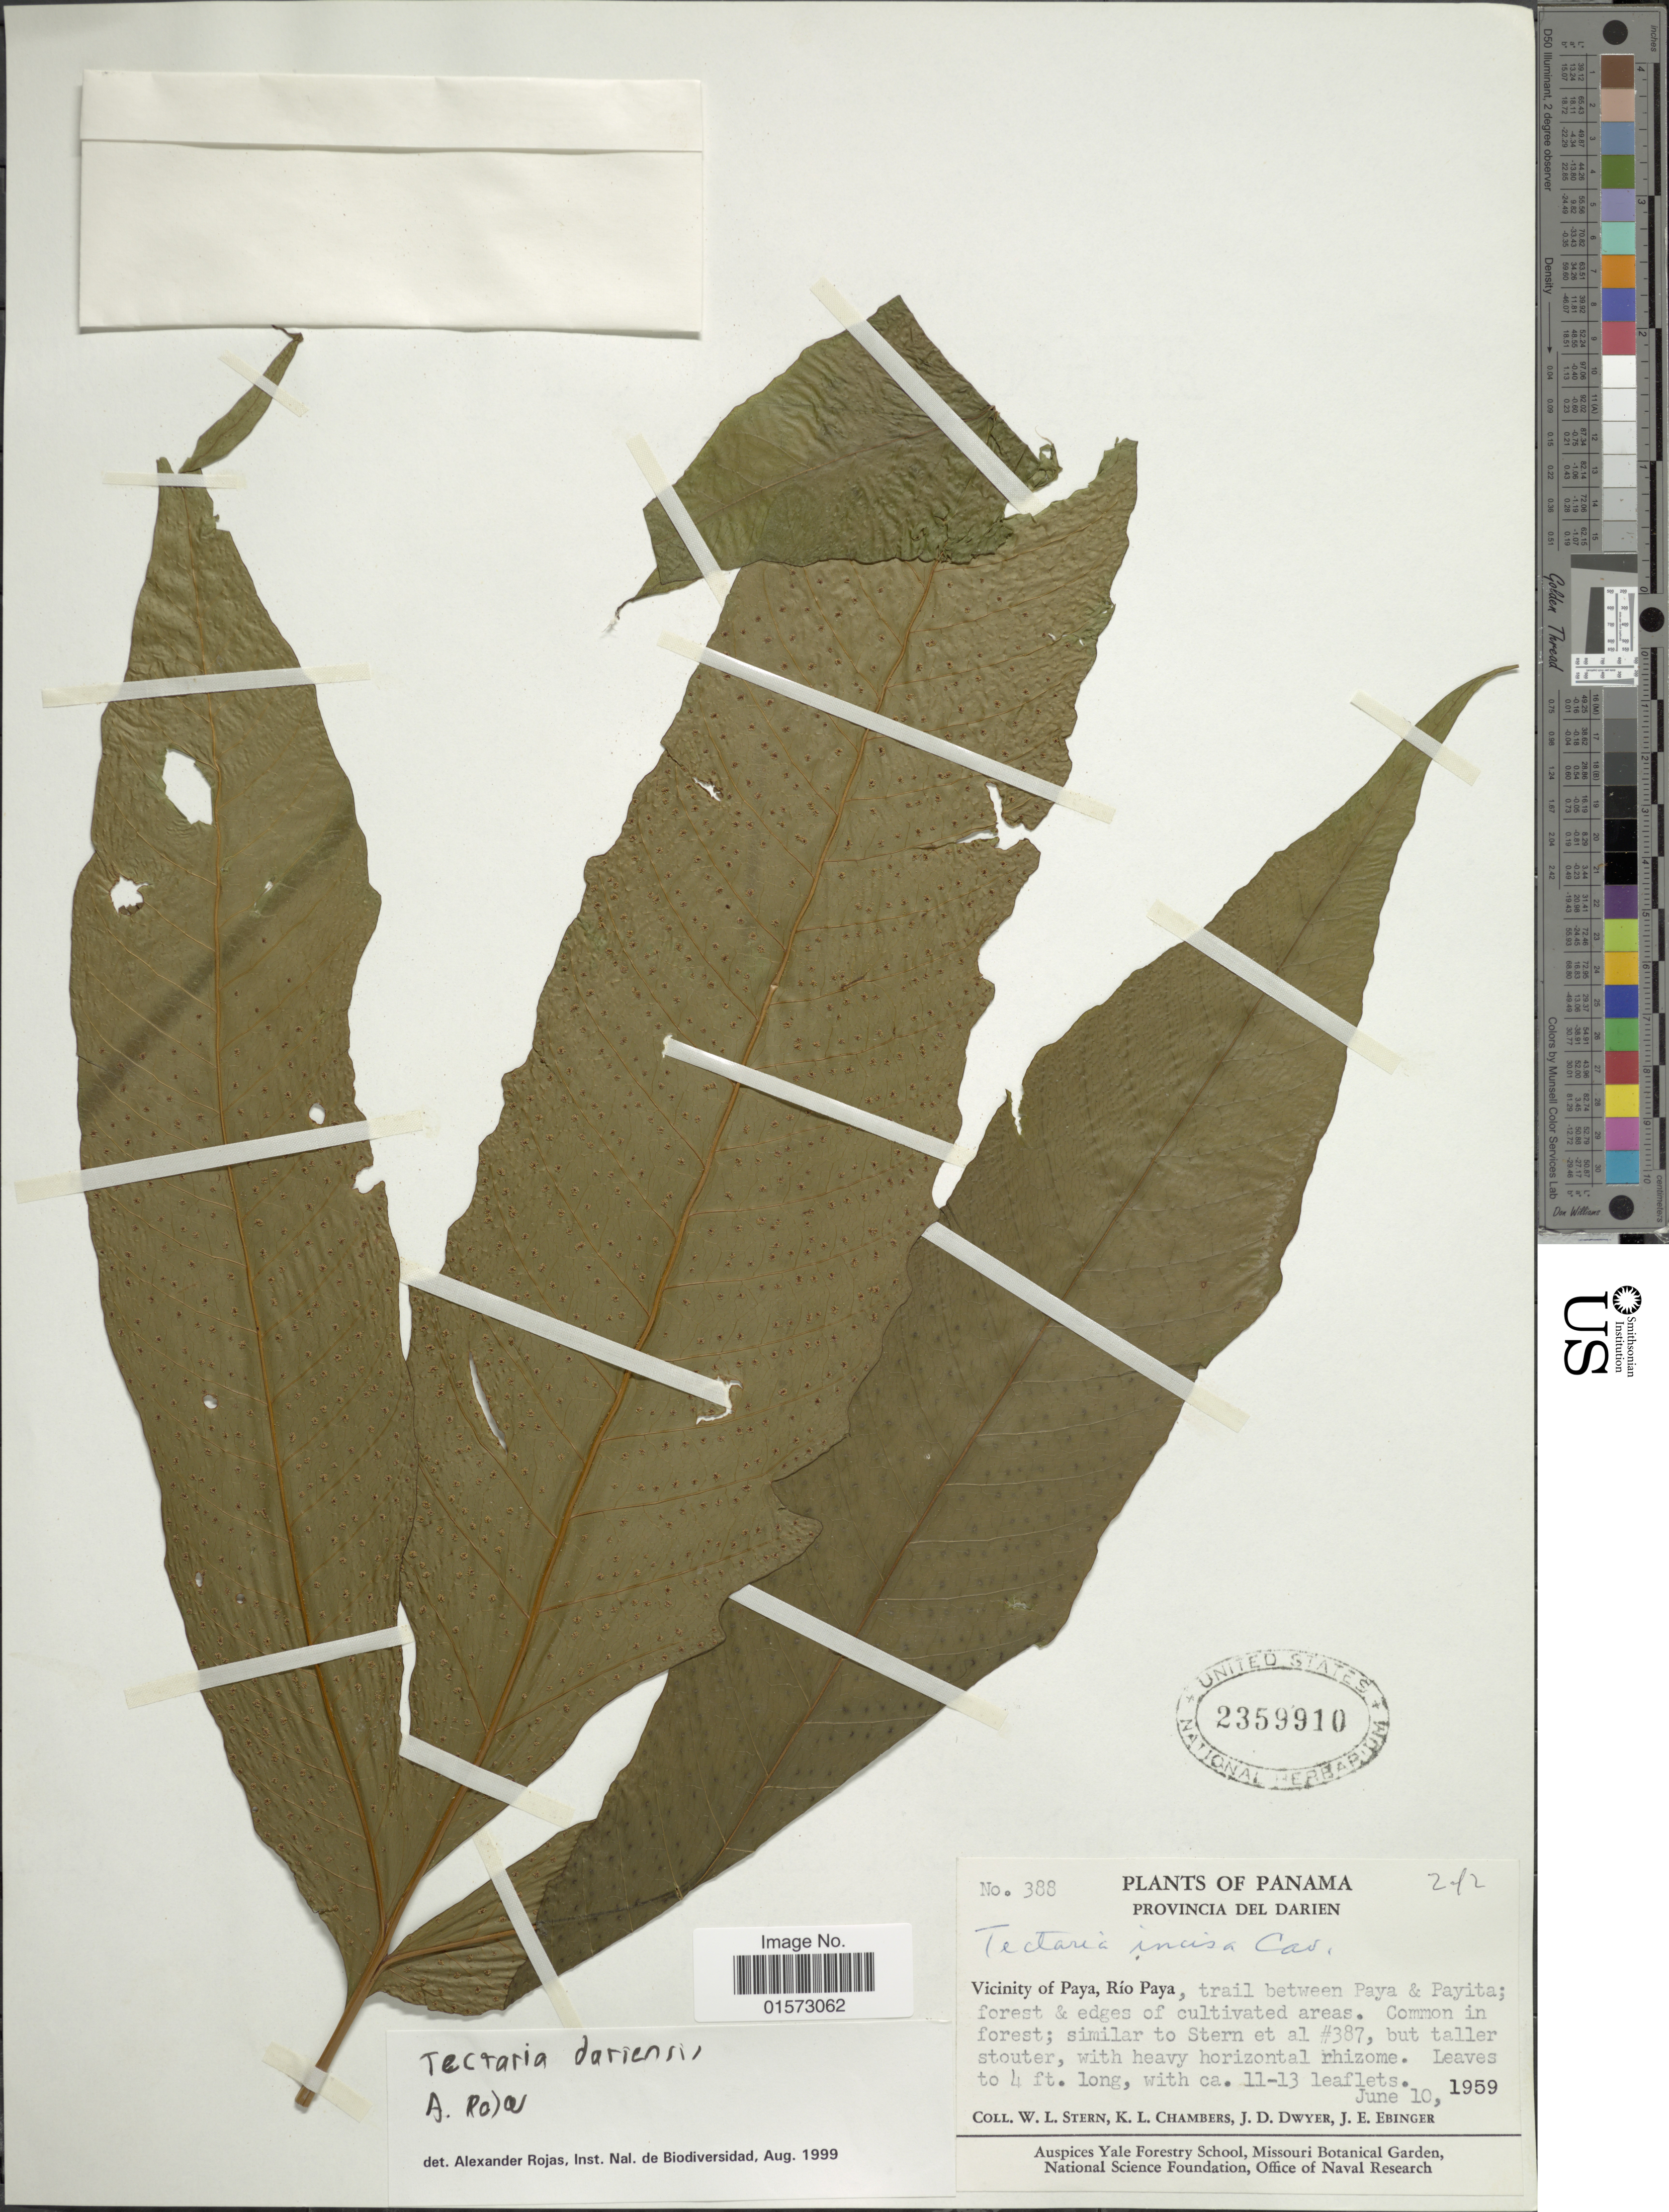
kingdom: Plantae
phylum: Tracheophyta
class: Polypodiopsida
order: Polypodiales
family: Tectariaceae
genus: Tectaria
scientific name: Tectaria darienensis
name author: A. Rojas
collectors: W. L. Stern, K. Chambers, J. D. Dwyer & J. Ebinger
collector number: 388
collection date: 1959-06-10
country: Panama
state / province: Darién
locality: Vicinity of Paya, Río Paya, trail between Paya & Payita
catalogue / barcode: US 2359910